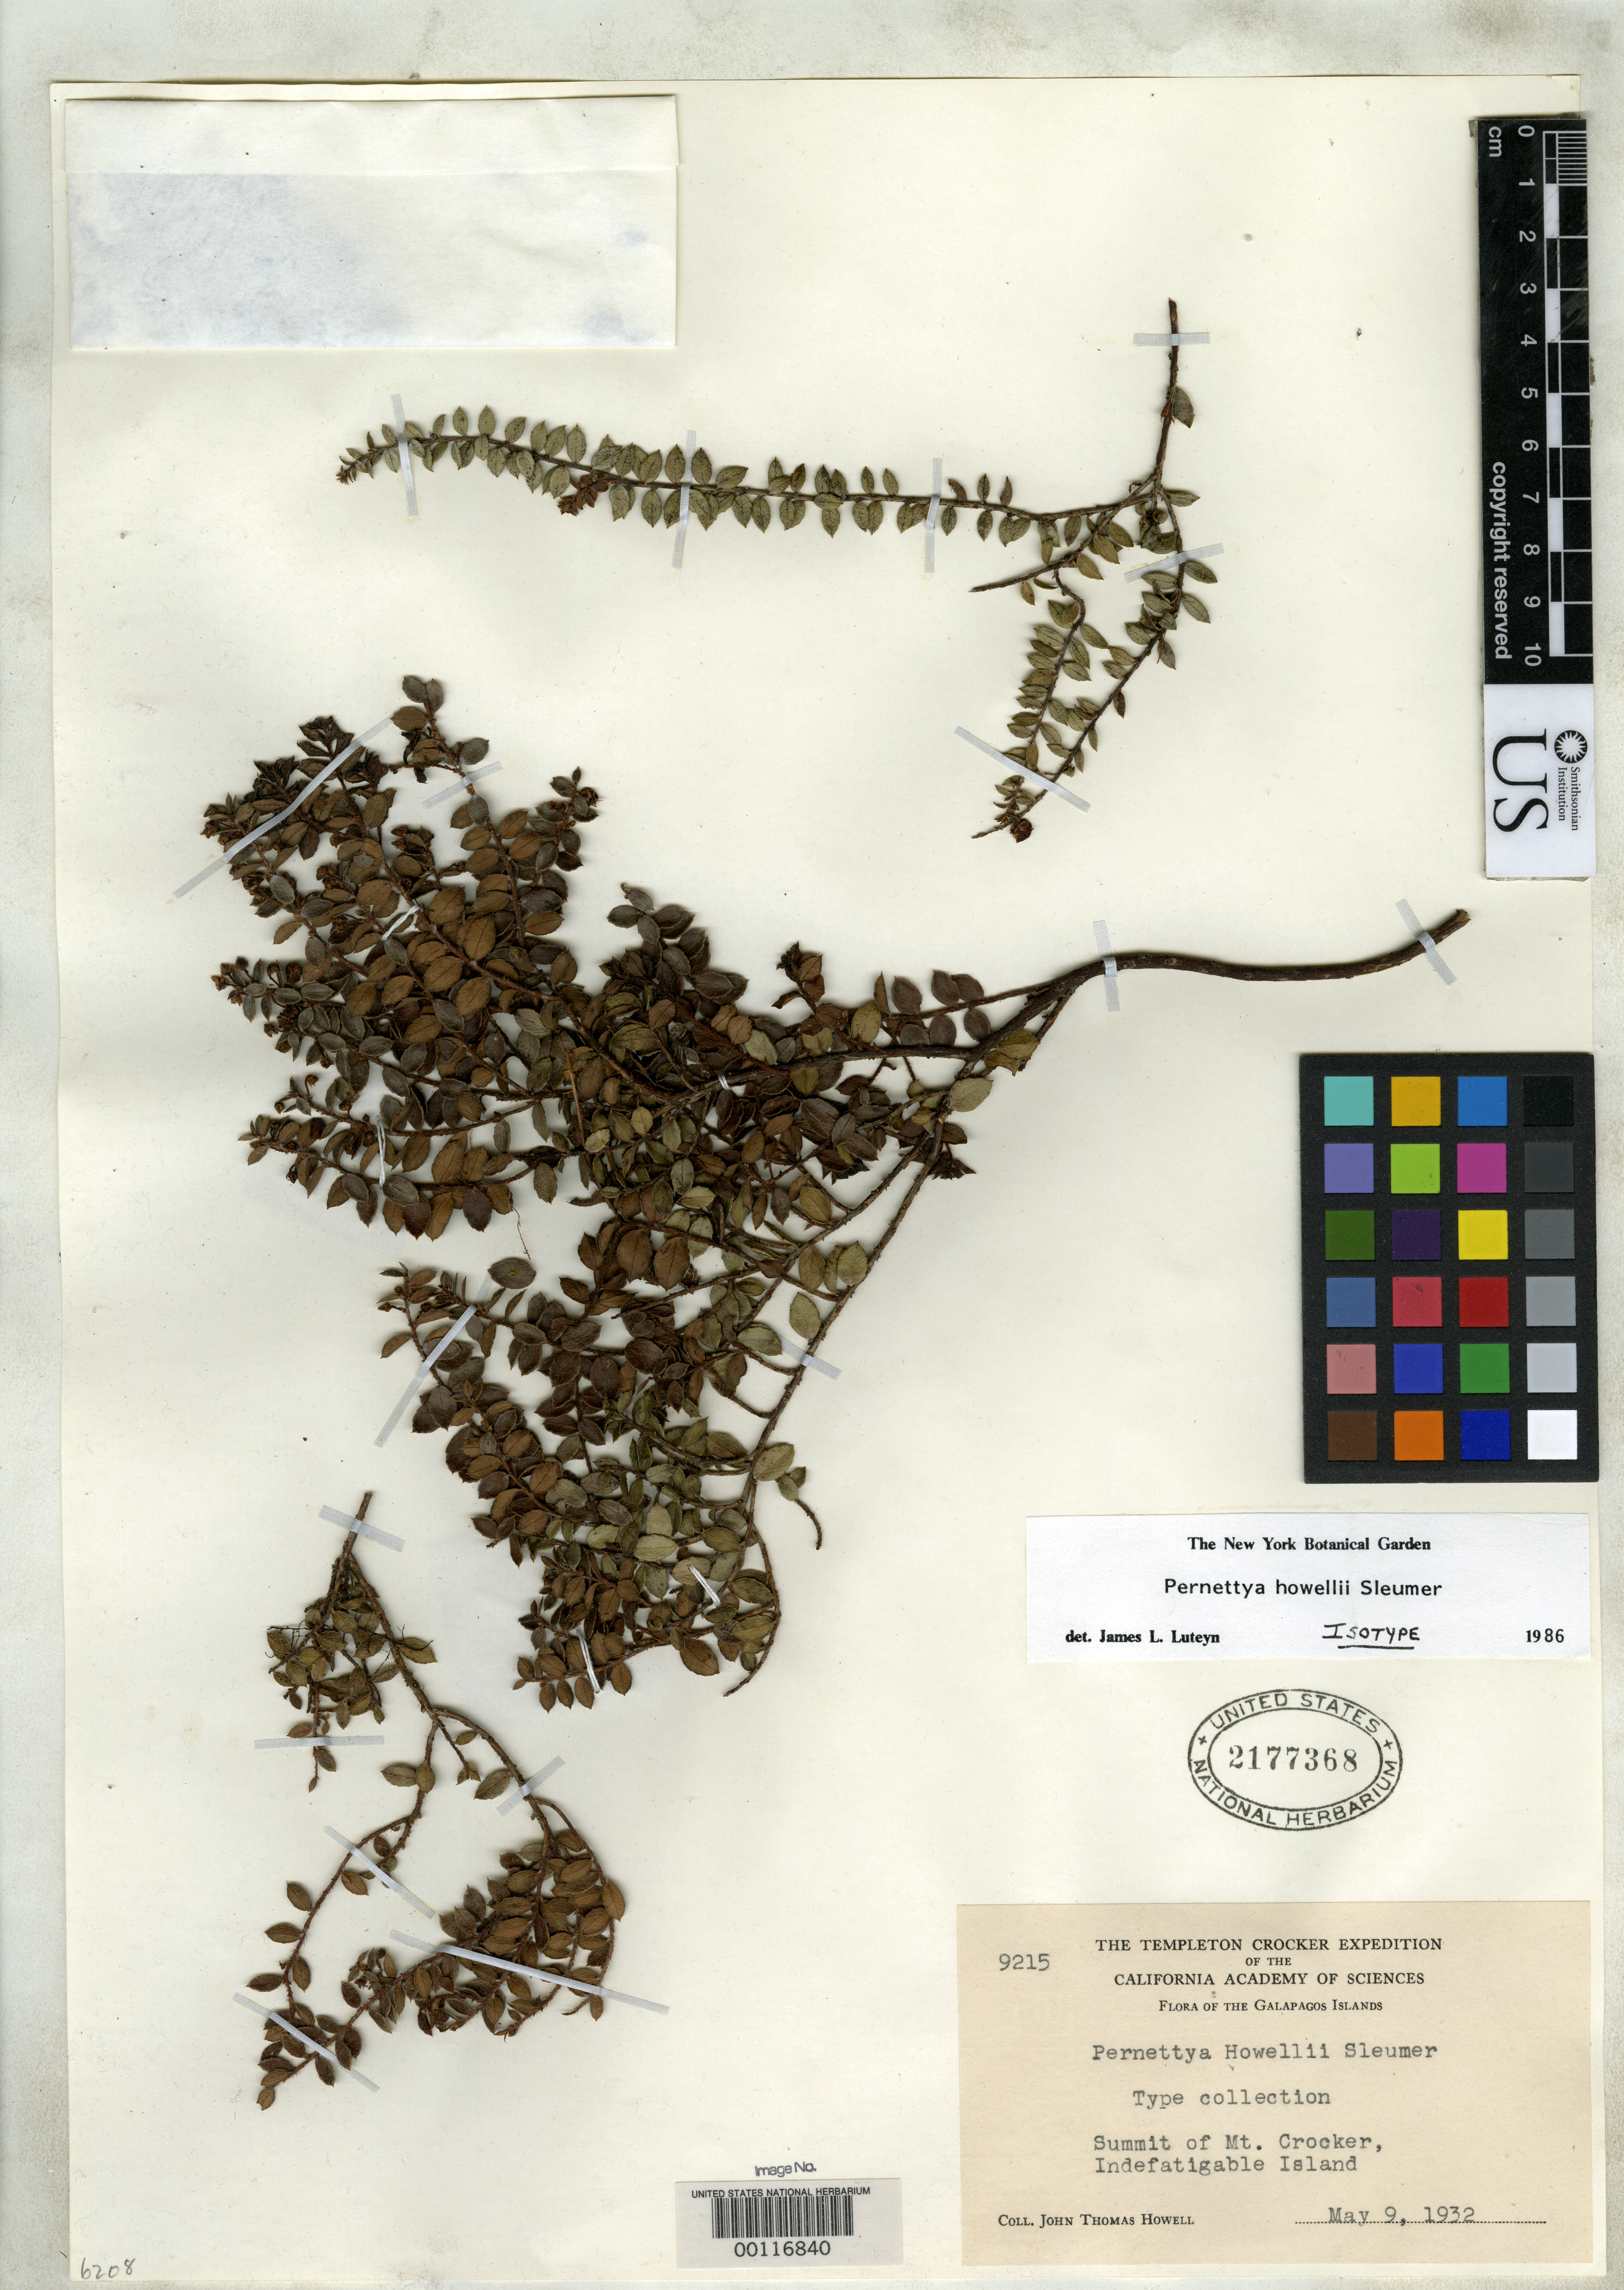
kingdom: Plantae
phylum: Tracheophyta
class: Magnoliopsida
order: Ericales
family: Ericaceae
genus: Pernettya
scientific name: Pernettya howellii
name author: Sleumer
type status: Isotype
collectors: J. T. Howell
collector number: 9215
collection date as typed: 09 May 1932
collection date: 1932-05-09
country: Ecuador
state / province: Colón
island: Galápagos Is.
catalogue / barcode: US 2177368